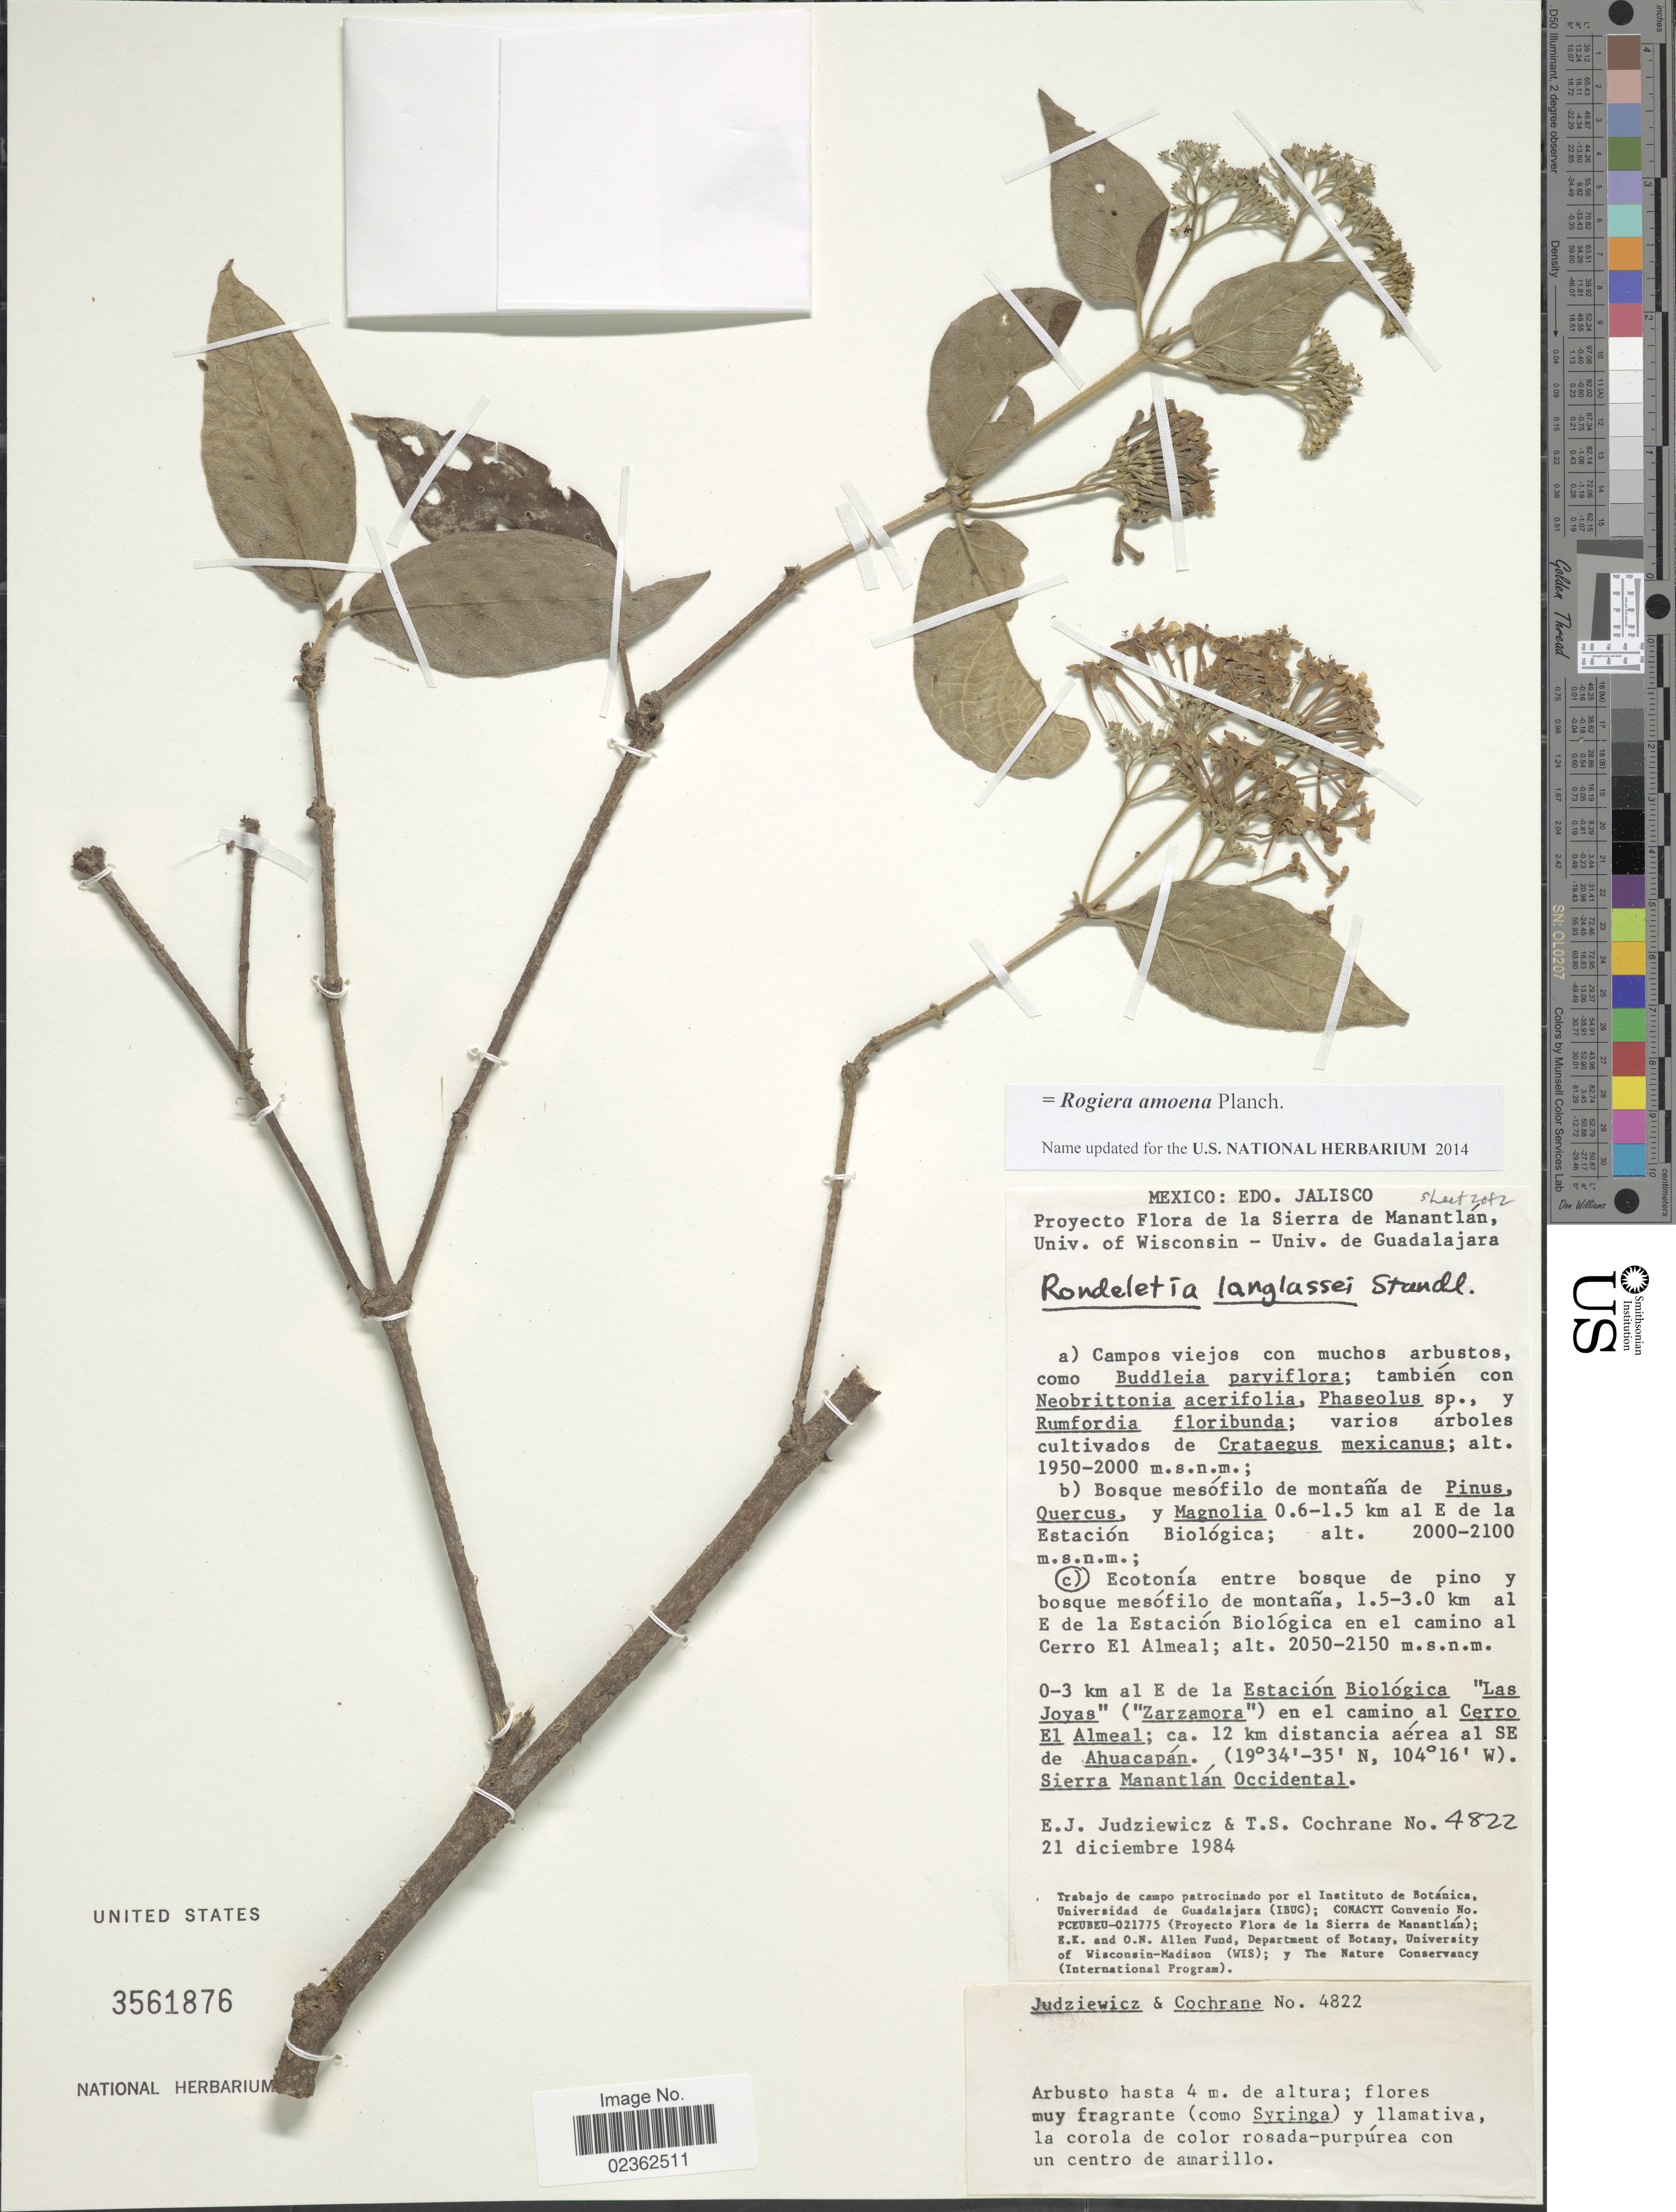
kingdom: Plantae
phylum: Tracheophyta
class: Magnoliopsida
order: Gentianales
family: Rubiaceae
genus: Rogiera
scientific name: Rogiera amoena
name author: Planch.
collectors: E. J. Judziewicz & T. S. Cochrane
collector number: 4822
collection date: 1984-12-21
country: Mexico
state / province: Jalisco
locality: Sierra de Manantlan, Ecotonia entre bosque de pino y bosque medofilo de montana, 1.5-.3.0 km al E de la Estacion Biologica en el camino al Cerro El Almeal, 0-3 km al E de la Estacion Biologica "Las Joyas"("Zarzamora") en el camino al Cerro El Almeal; ca. 12 km distancia aerea al SE de Ahuacapan, Sierra Manantlan Occidental.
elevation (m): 2050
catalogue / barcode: US 3561876